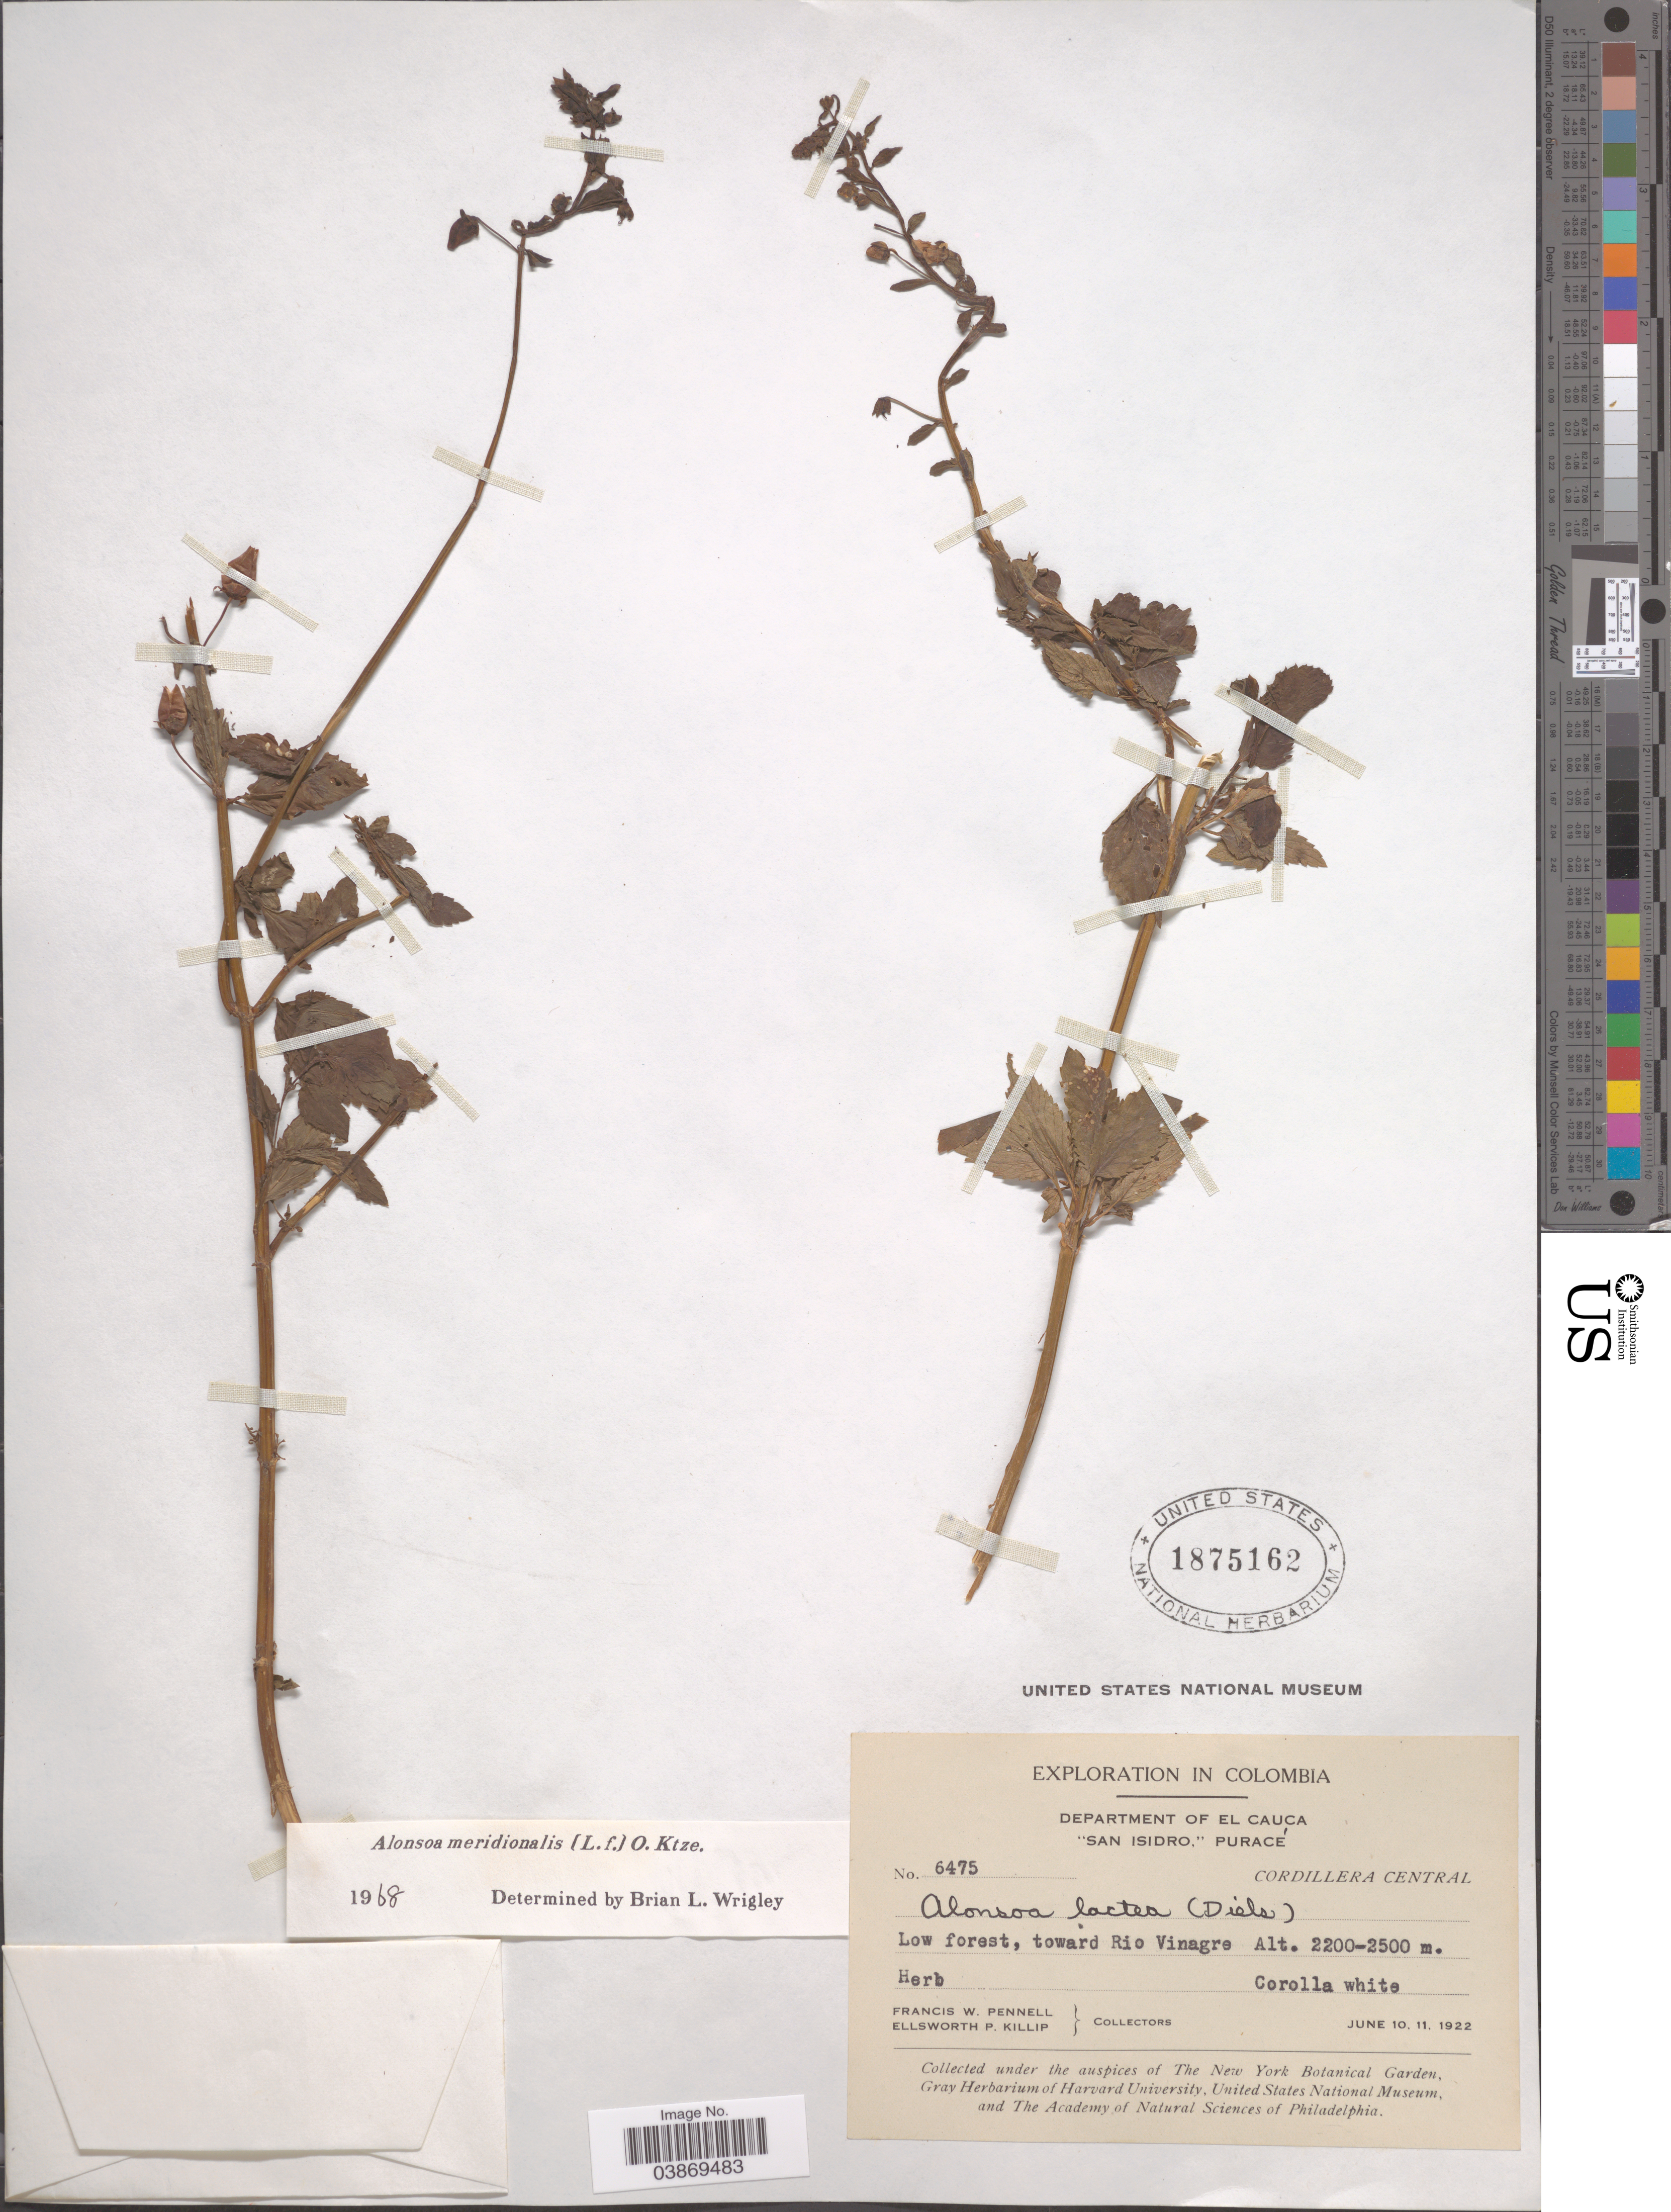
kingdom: Plantae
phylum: Tracheophyta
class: Magnoliopsida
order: Lamiales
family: Scrophulariaceae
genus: Alonsoa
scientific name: Alonsoa meridionalis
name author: (L. f.) Kuntze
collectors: F. W. Pennell & E. P. Killip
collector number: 6475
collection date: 1922-06-10/1922-06-11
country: Colombia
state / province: Cauca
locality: Department of El Cauca. "San Isidro." Puracé. Cordillera Central. Low forest, toward Rio Vinagre.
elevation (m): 2200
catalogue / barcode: US 1875162